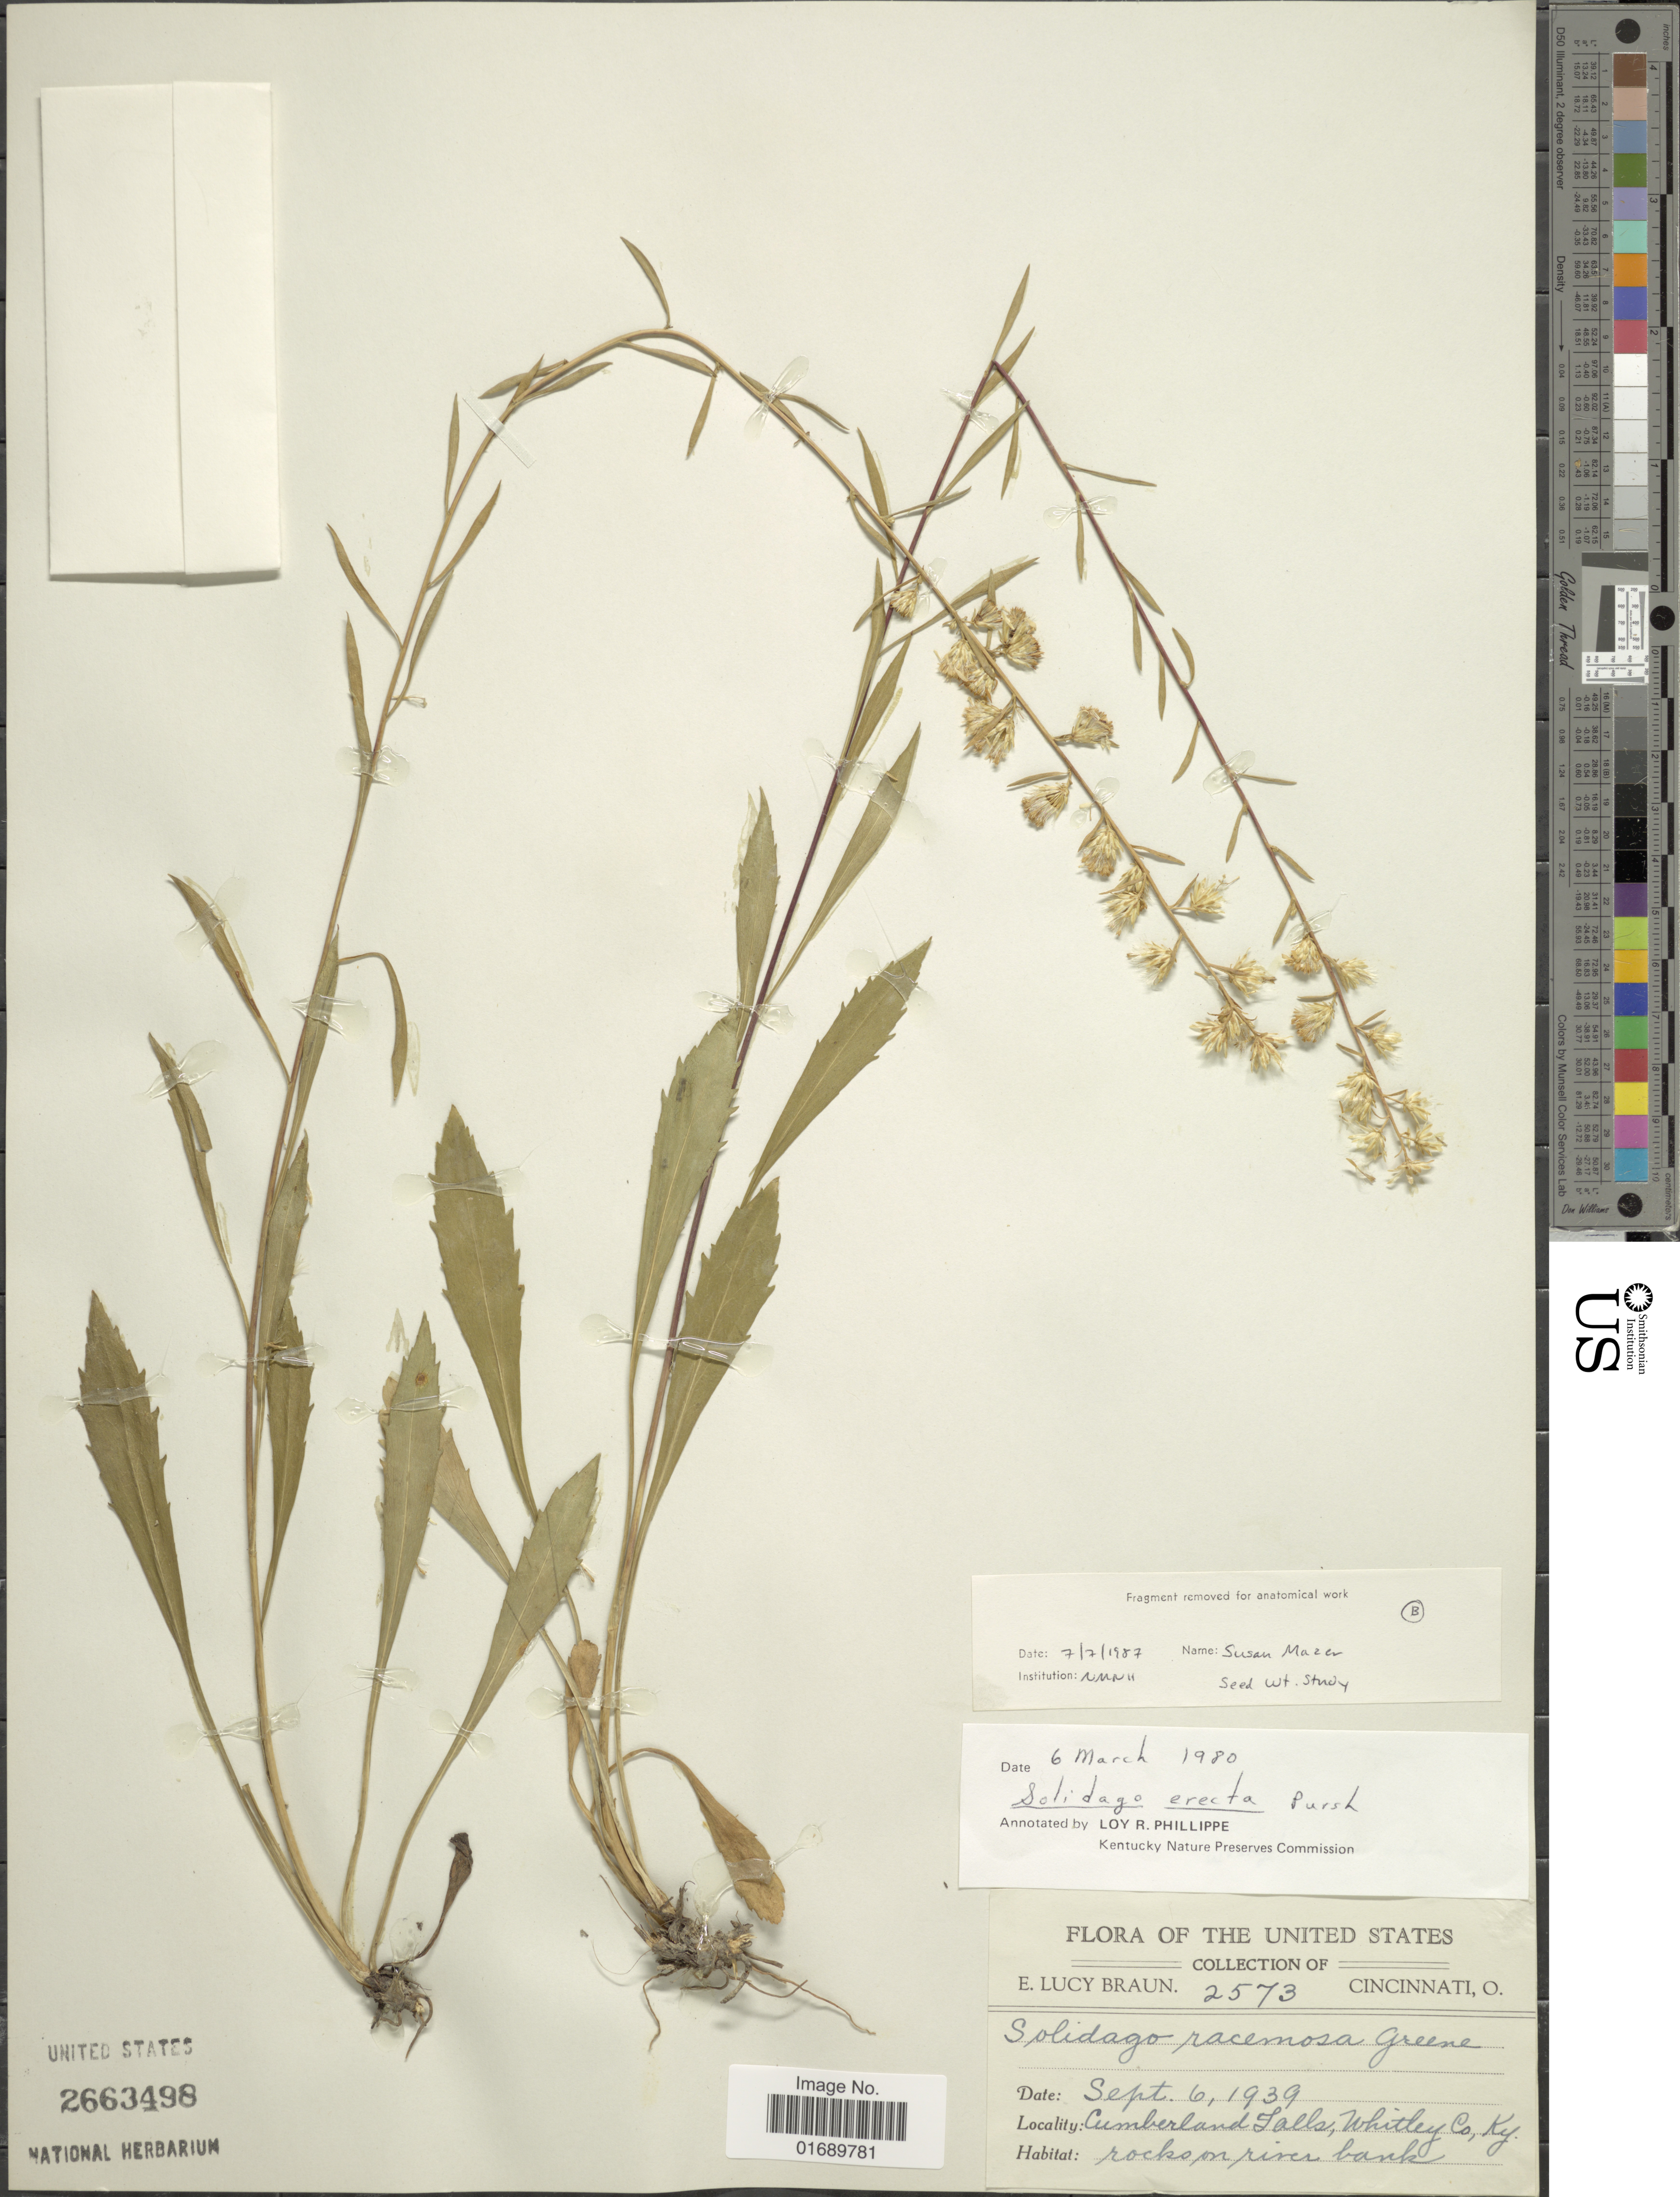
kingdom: Plantae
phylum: Tracheophyta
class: Magnoliopsida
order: Asterales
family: Asteraceae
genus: Solidago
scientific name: Solidago racemosa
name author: Greene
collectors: E. L. Braun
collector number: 2573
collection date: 1939-09-06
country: United States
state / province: Kentucky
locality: Cumberland Falls, Whitley Co, rocks on river bank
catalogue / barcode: US 2663498